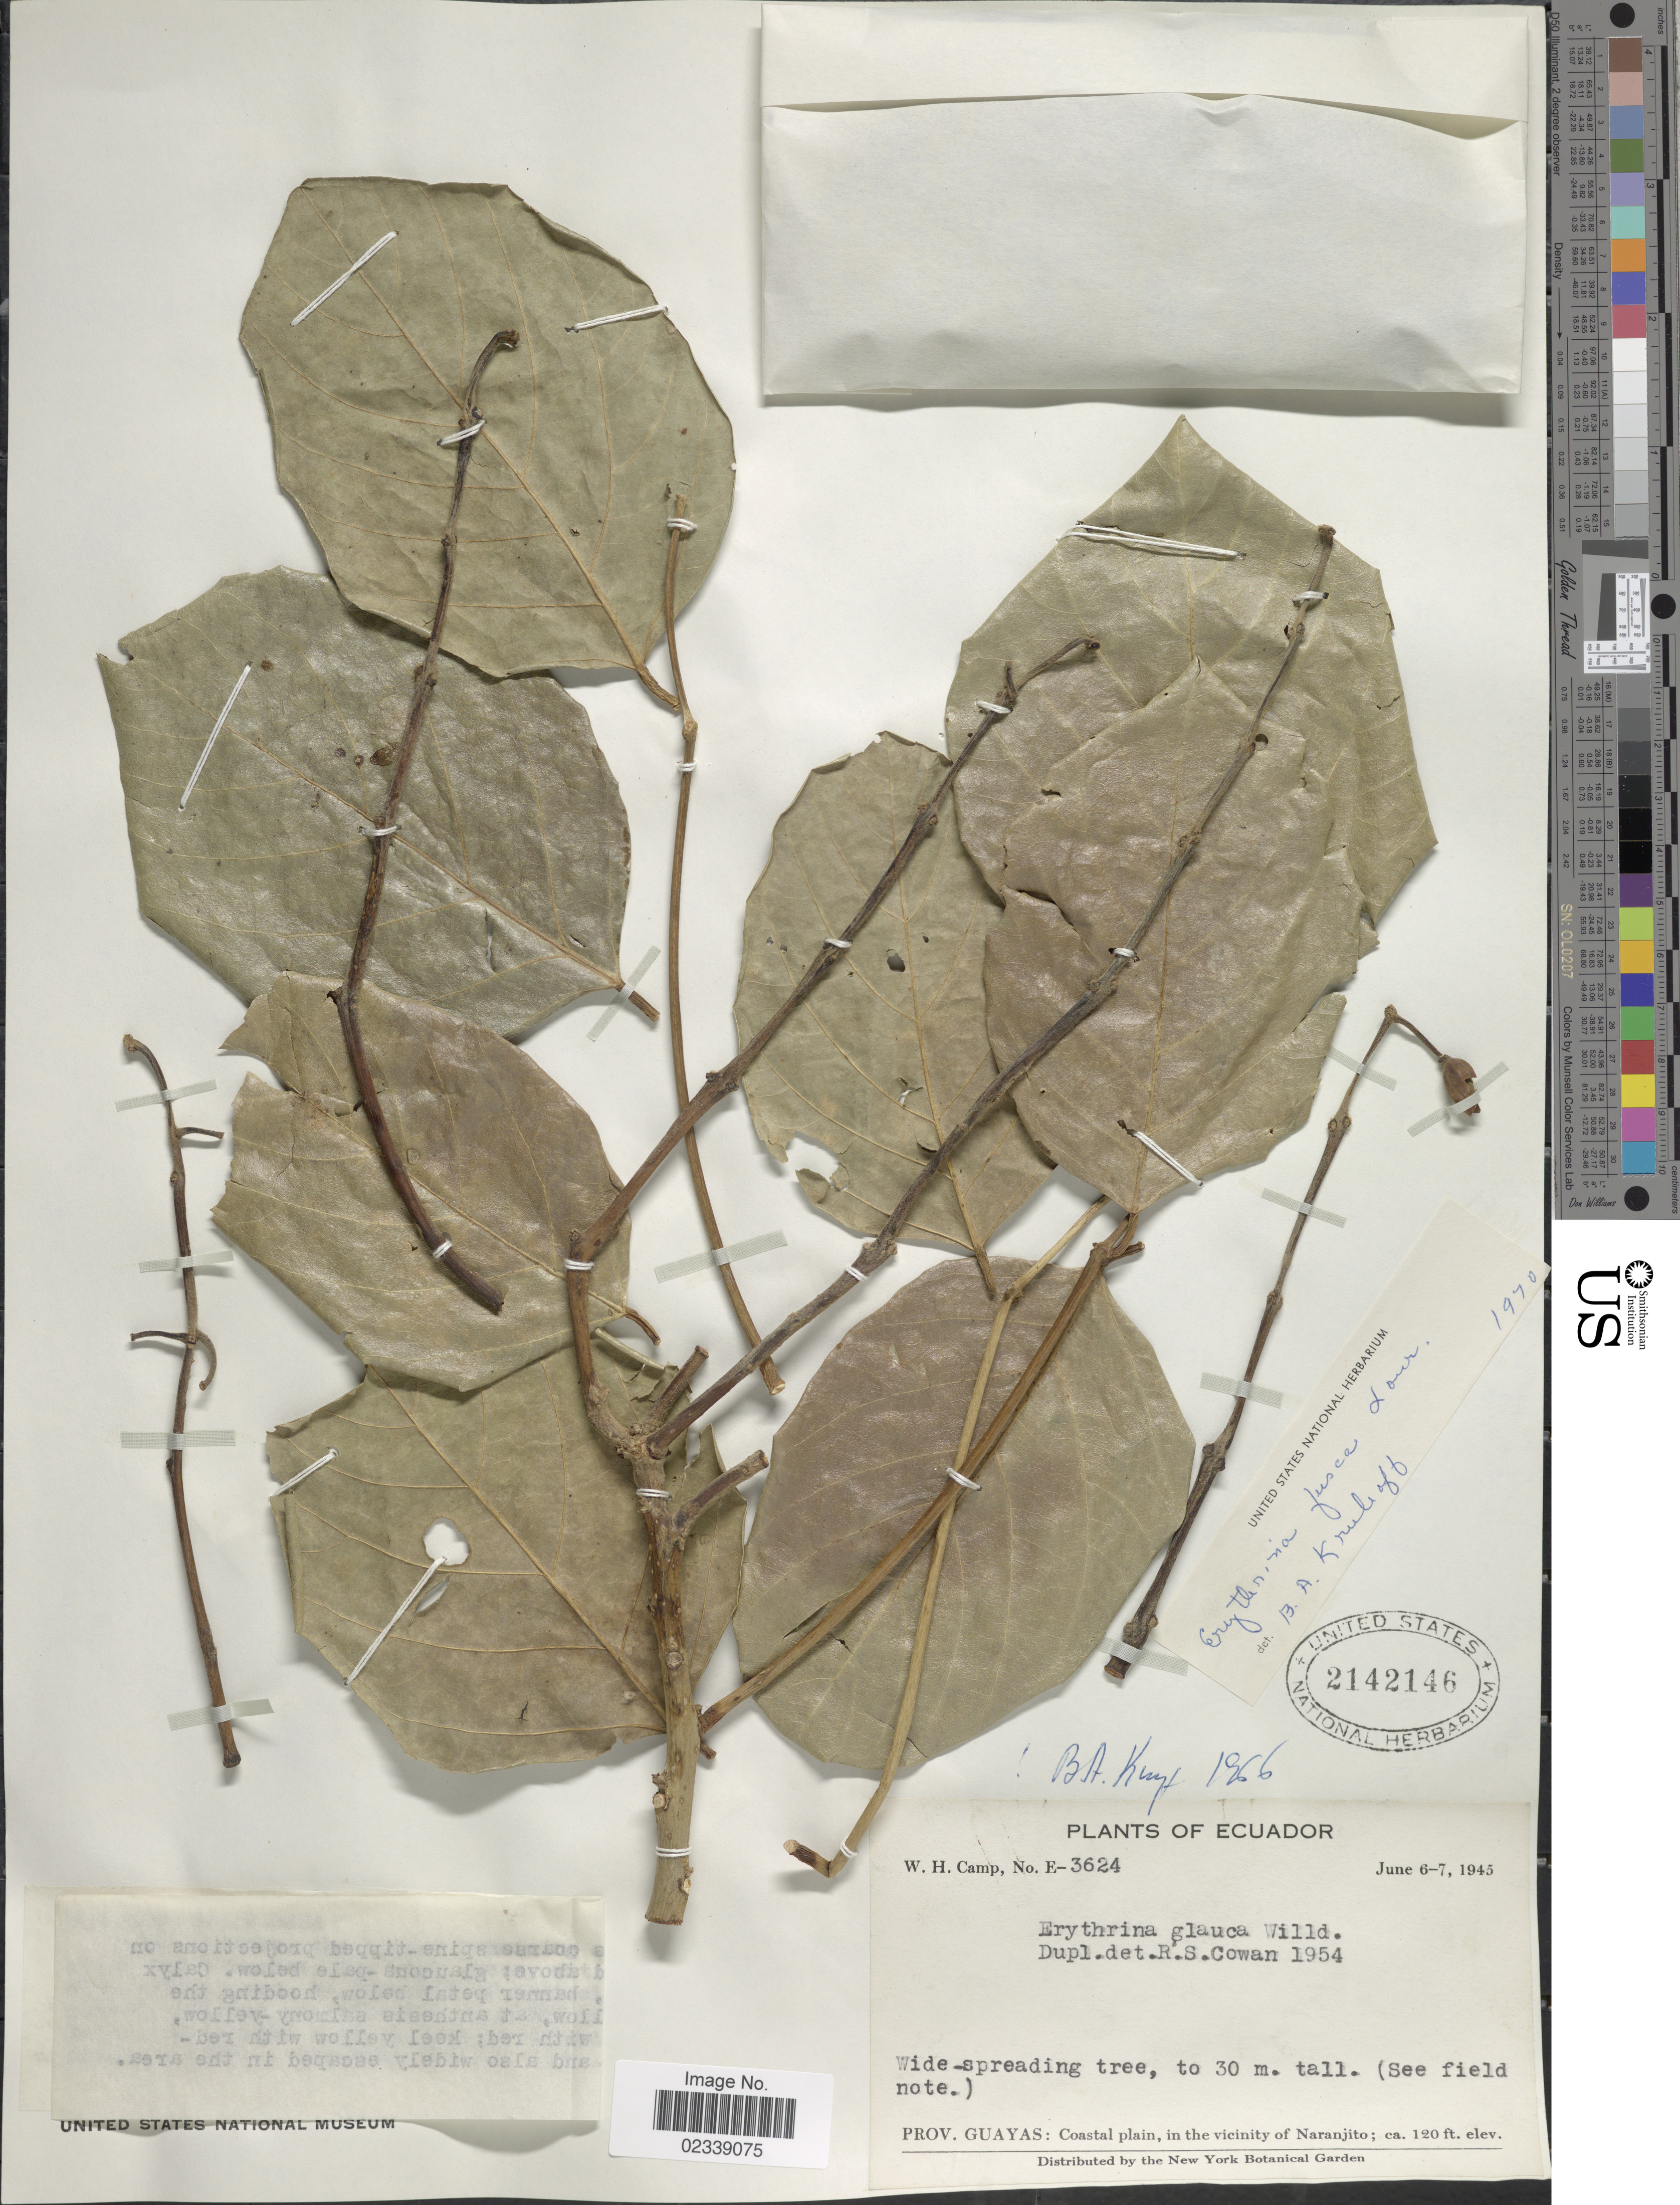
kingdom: Plantae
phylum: Tracheophyta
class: Magnoliopsida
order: Fabales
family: Fabaceae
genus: Erythrina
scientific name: Erythrina fusca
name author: Lour.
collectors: W. H. Camp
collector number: E-3624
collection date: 1945-06-06/1945-06-07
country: Ecuador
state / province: Guayas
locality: Coastal plain, in the vicinity of Naranjito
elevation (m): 37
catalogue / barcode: US 2142146